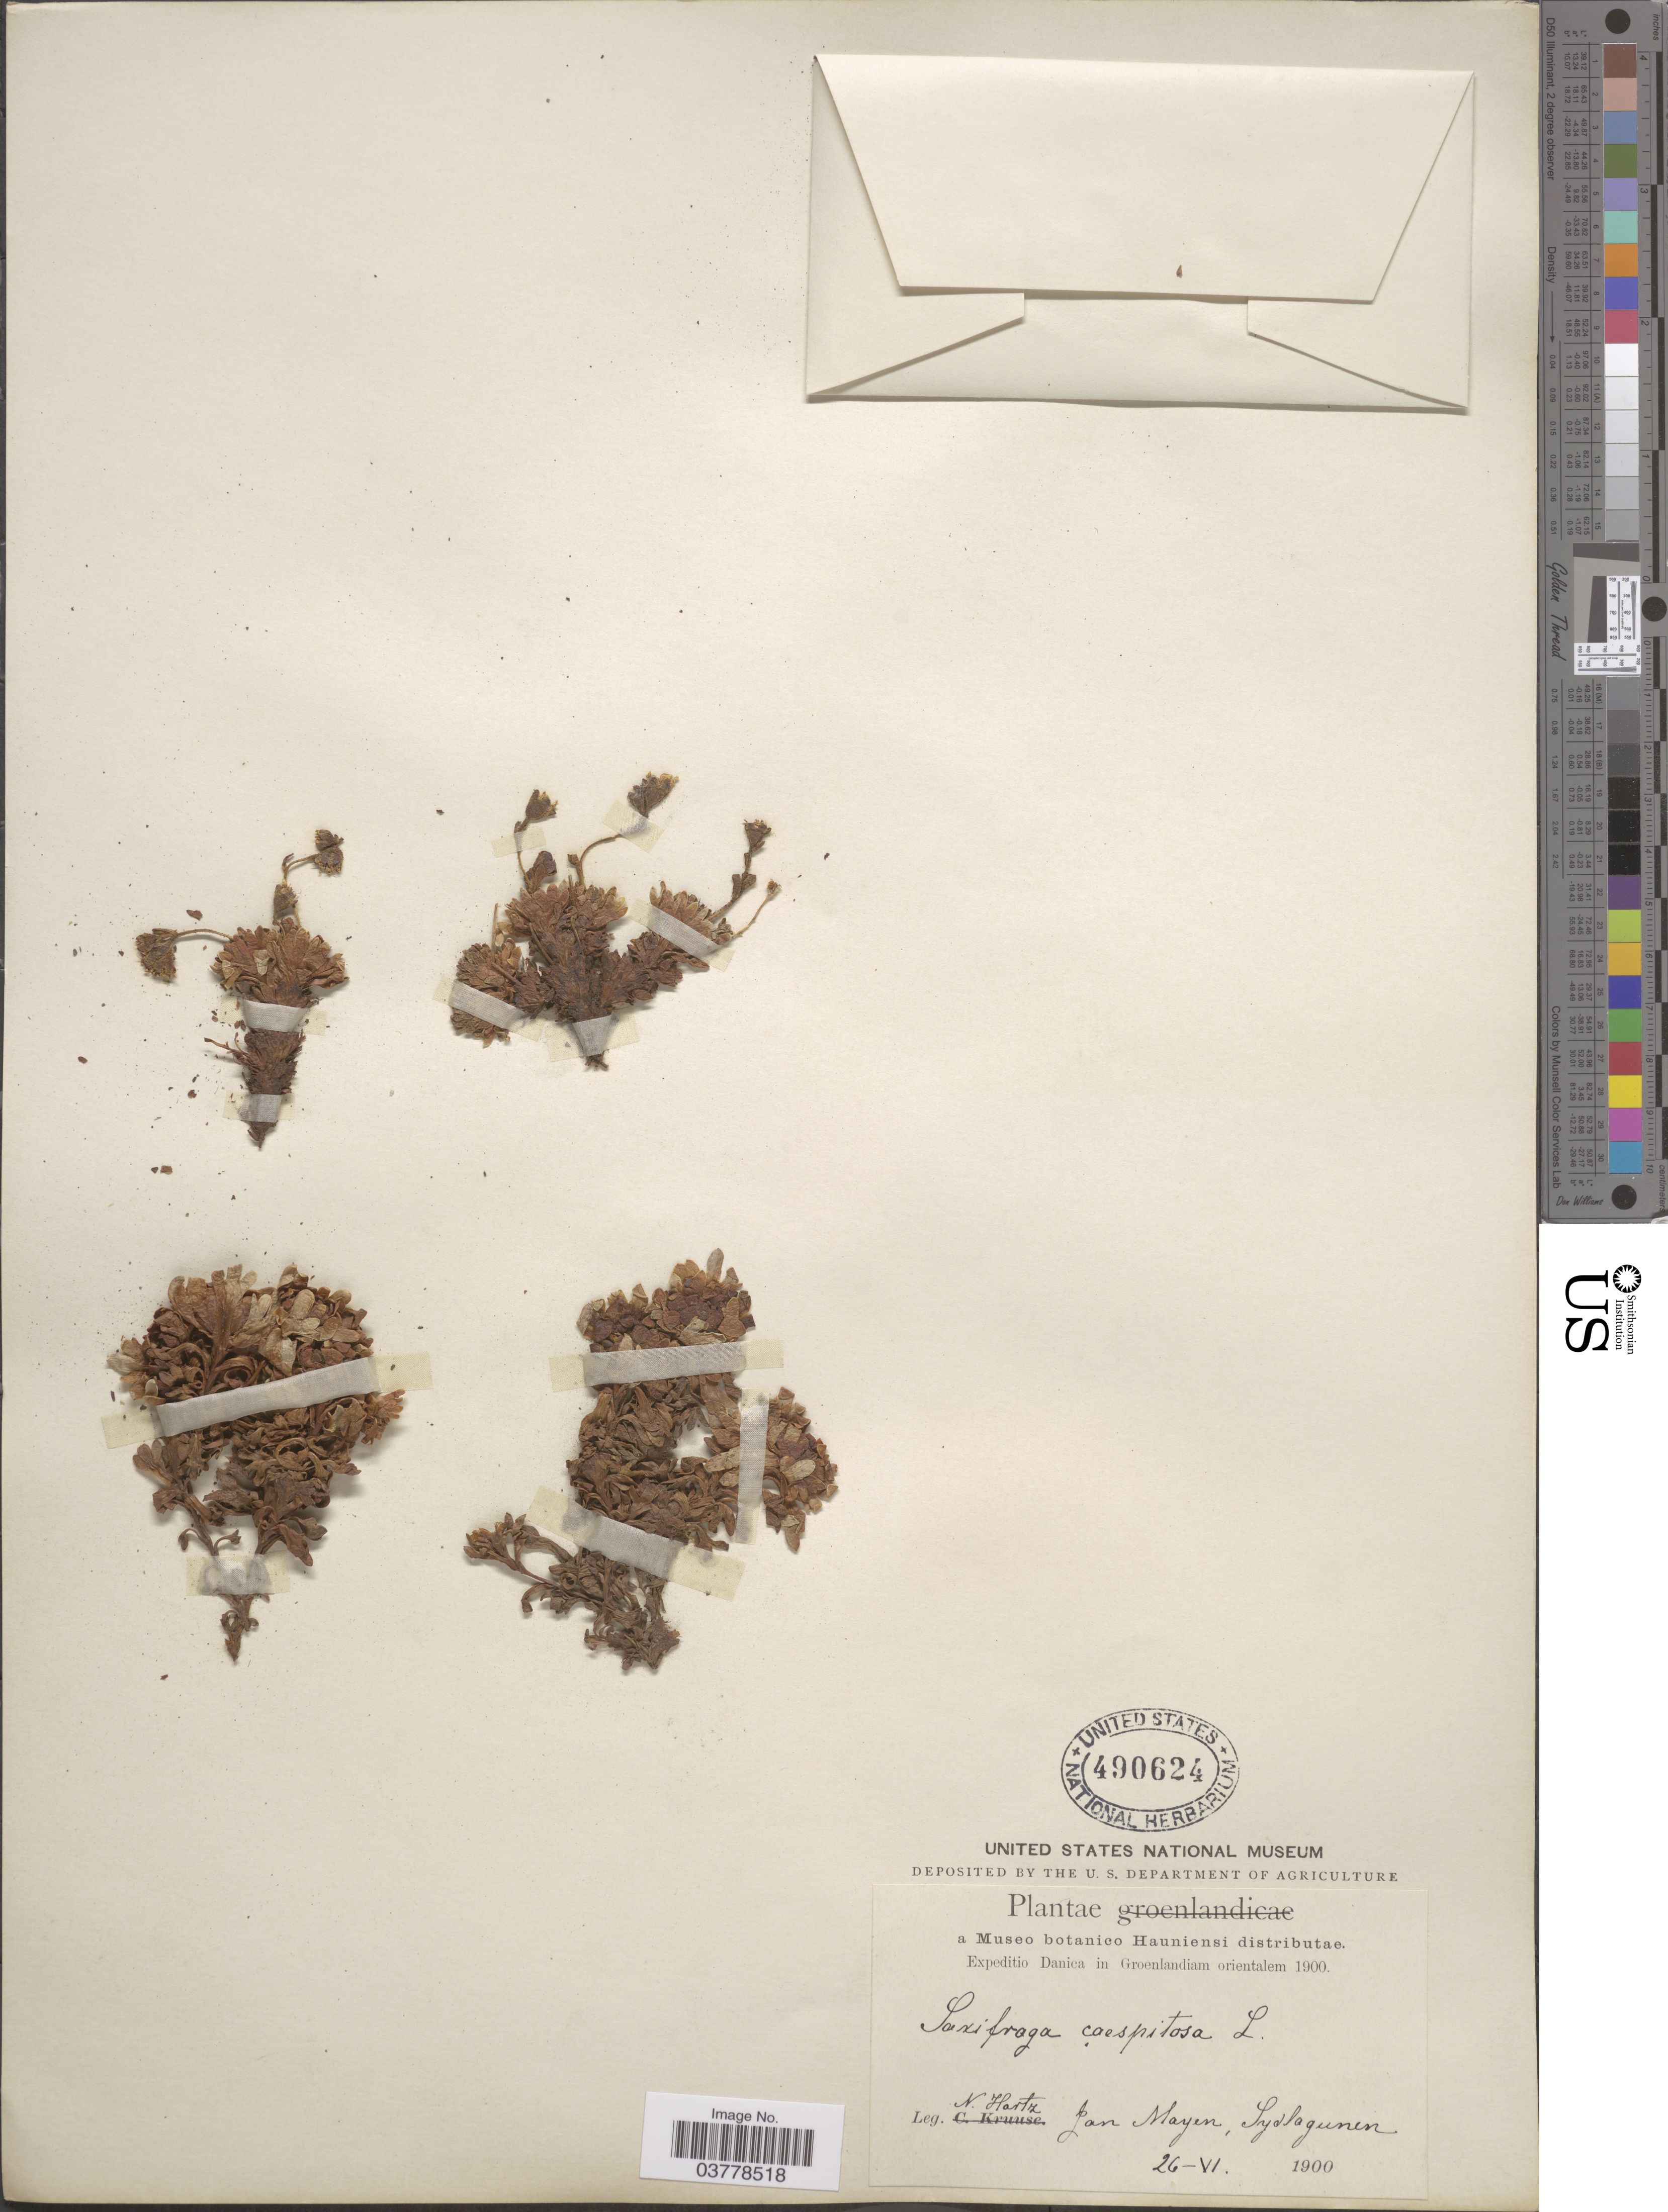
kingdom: Plantae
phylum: Tracheophyta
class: Magnoliopsida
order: Saxifragales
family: Saxifragaceae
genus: Saxifraga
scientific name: Saxifraga caespitosa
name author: L.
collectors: N. Hartz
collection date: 1900-06-26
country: Greenland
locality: Groenlandiam orientalem. Jan Mayen, Sydlagunen.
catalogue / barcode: US 490624